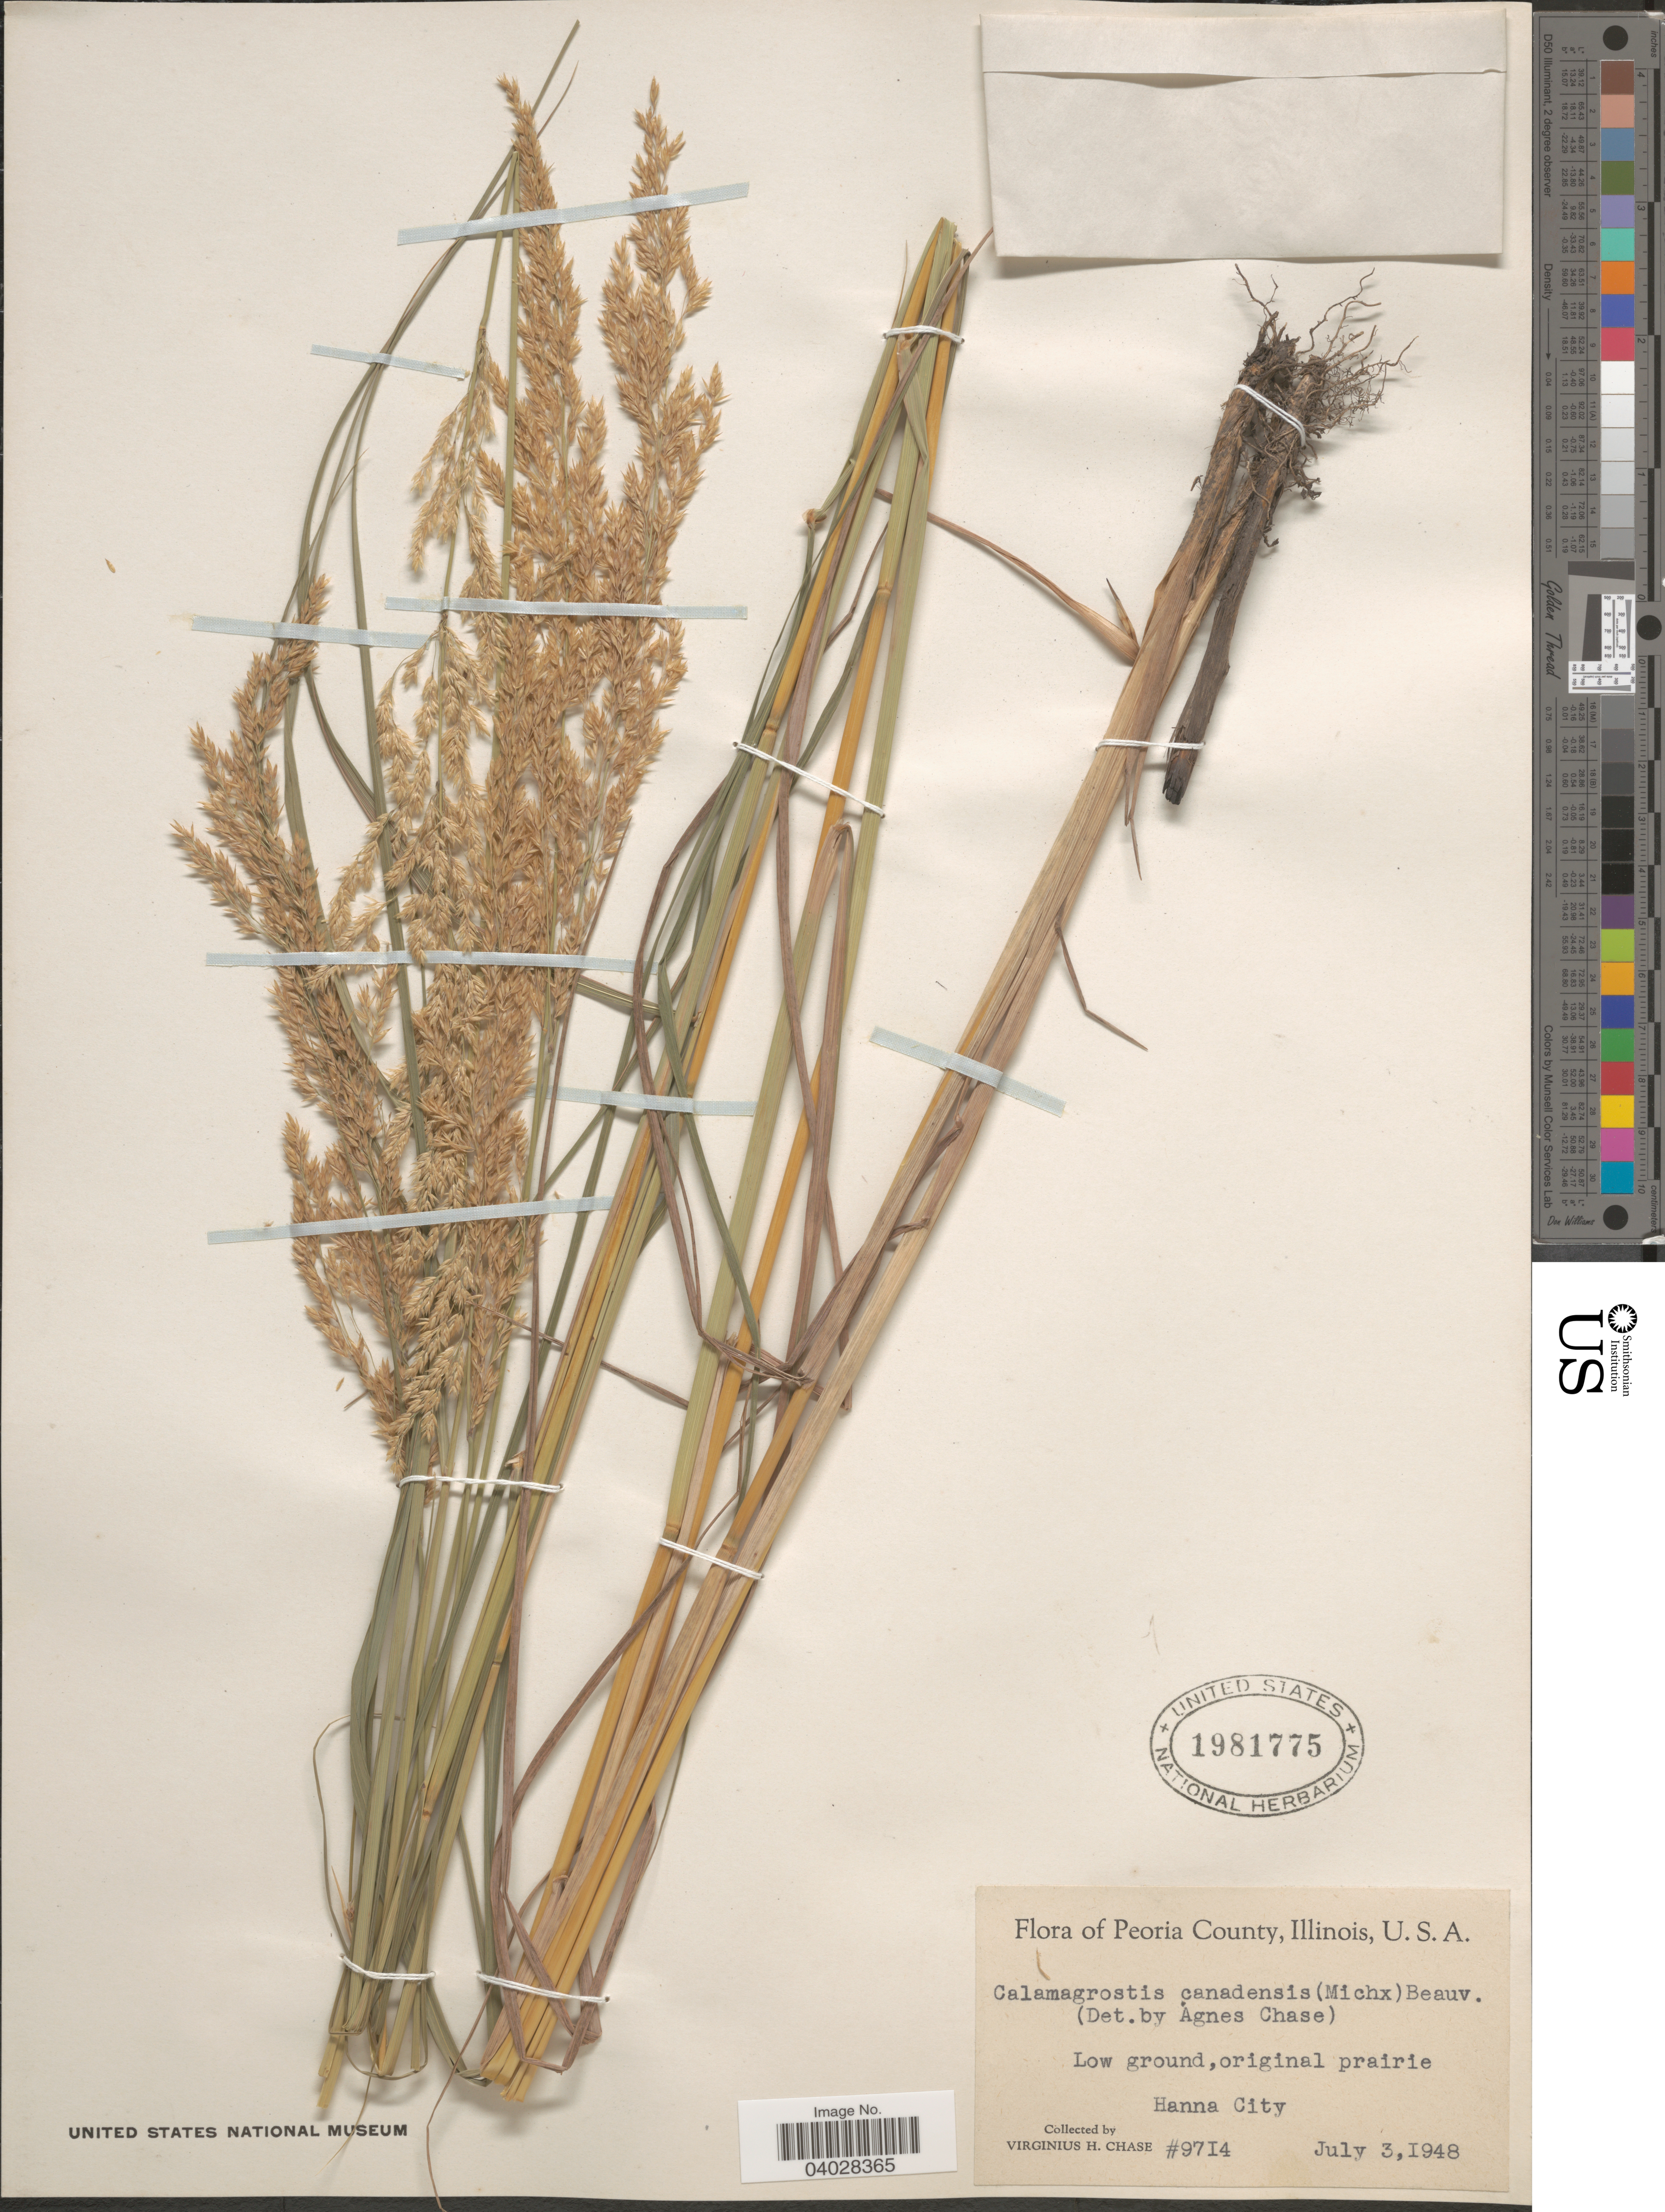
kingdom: Plantae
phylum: Tracheophyta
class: Liliopsida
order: Poales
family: Poaceae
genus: Calamagrostis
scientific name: Calamagrostis canadensis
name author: (Michx.) P. Beauv.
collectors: V. H. Chase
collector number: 9714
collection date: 1948-07-03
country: United States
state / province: Illinois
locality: Peoria County. Hanna City.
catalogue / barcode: US 1981775